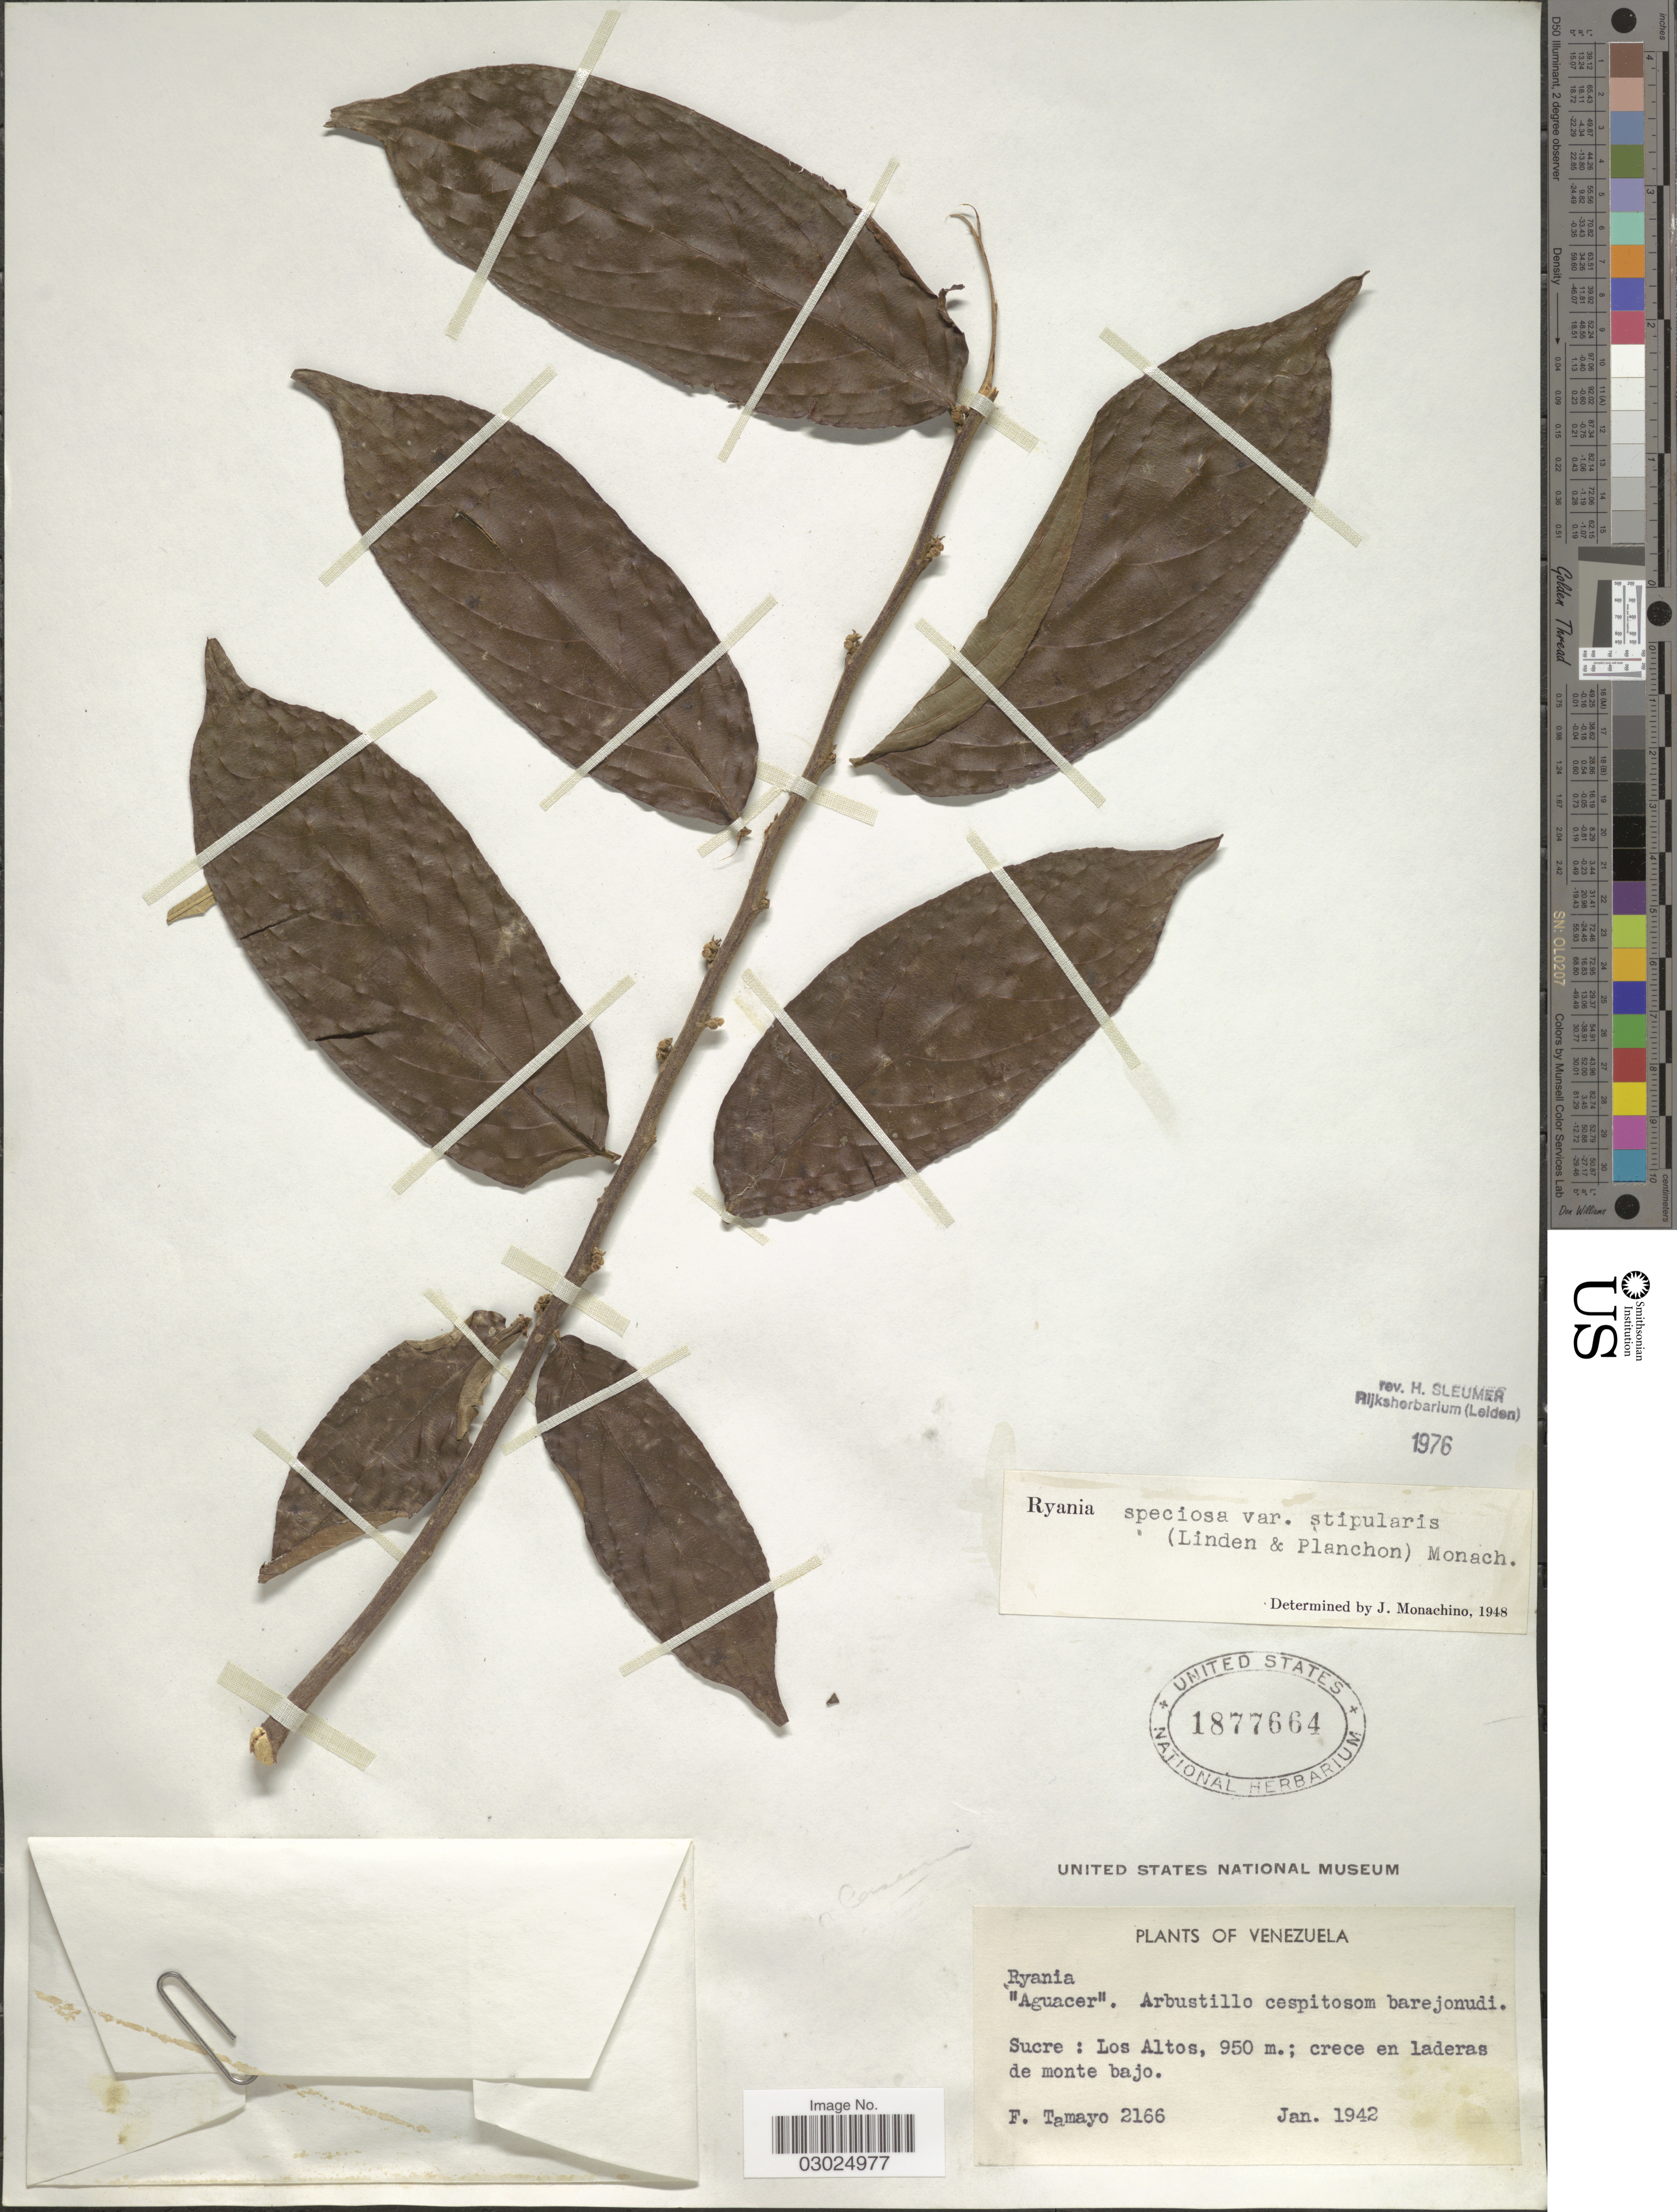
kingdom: Plantae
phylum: Tracheophyta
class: Magnoliopsida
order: Malpighiales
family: Salicaceae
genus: Ryania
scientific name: Ryania speciosa var. stipularis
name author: (Linden & Planch.) Monach.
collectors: F. Tamayo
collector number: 2166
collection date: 1942-01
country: Venezuela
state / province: Sucre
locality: Sucre: Los Altos.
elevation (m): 950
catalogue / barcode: US 1877664